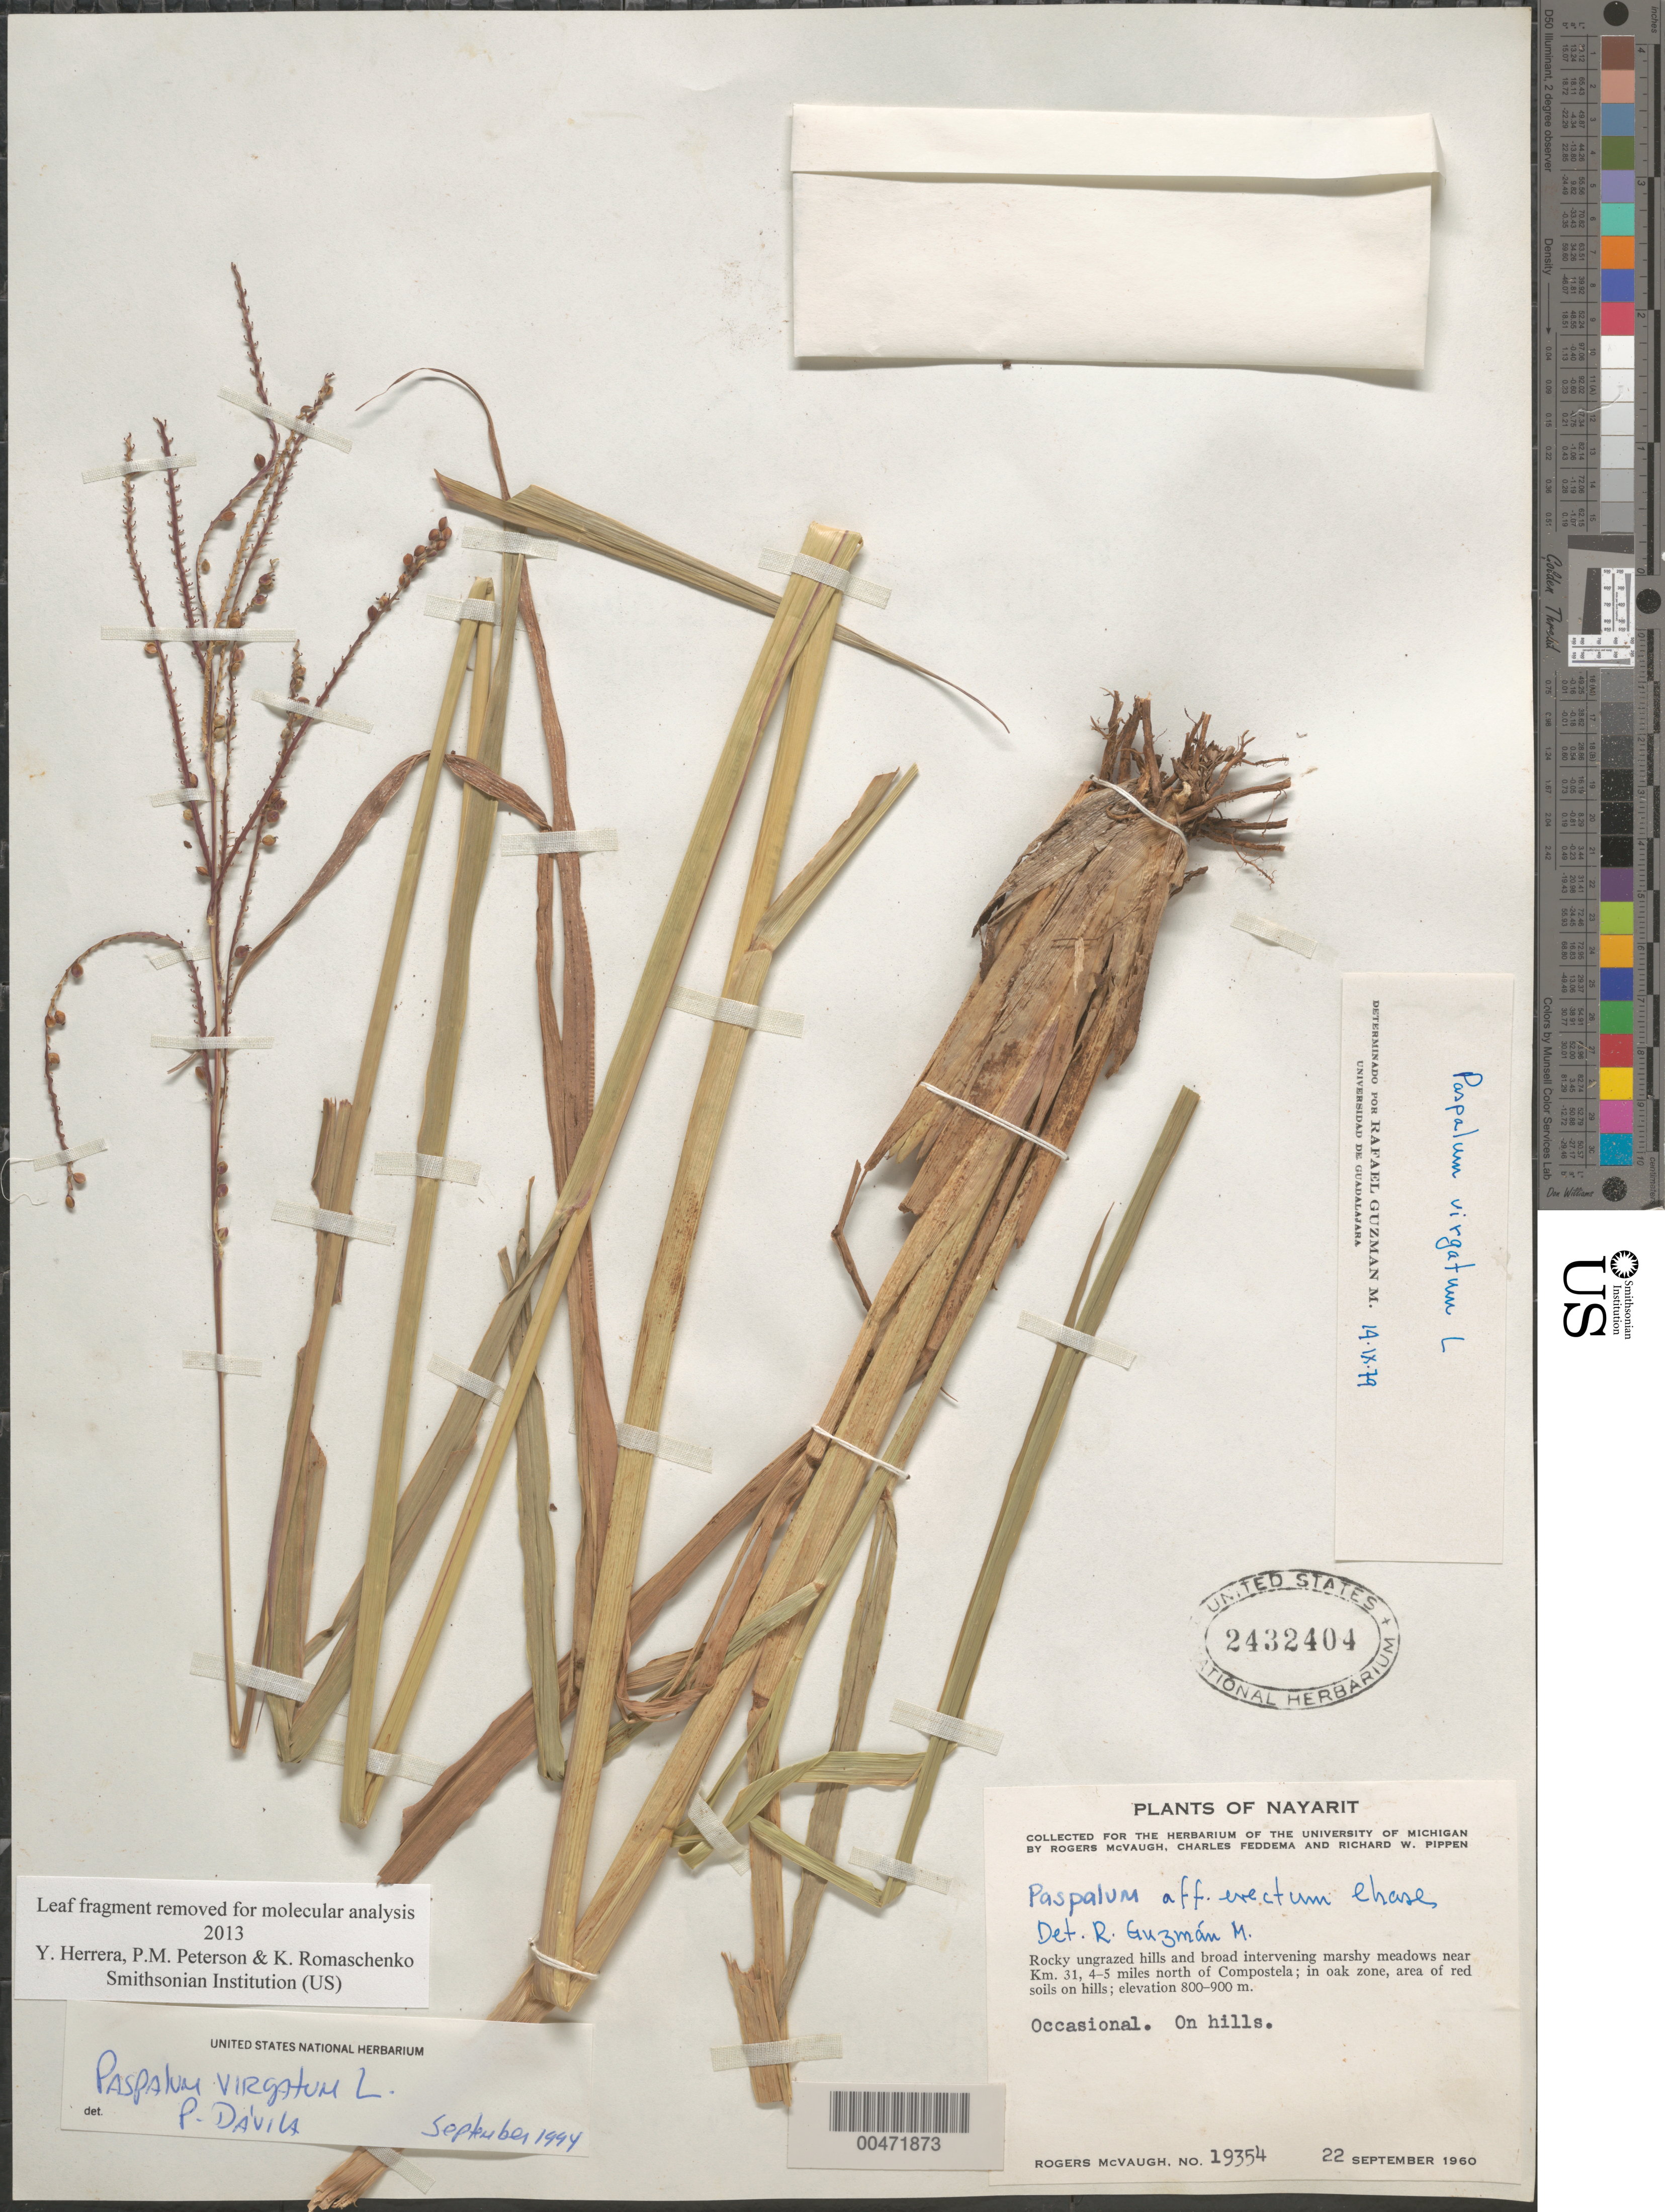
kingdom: Plantae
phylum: Tracheophyta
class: Liliopsida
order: Poales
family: Poaceae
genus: Paspalum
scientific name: Paspalum virgatum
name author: L.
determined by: D vila, P.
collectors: R. McVaugh, C. Feddema & R. W. Pippen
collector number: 19354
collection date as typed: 22 Sep 1960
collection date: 1960-09-22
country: Mexico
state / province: Nayarit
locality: Near Km 31, 4-5 mi N of Compostela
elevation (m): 800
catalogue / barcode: US 2432404